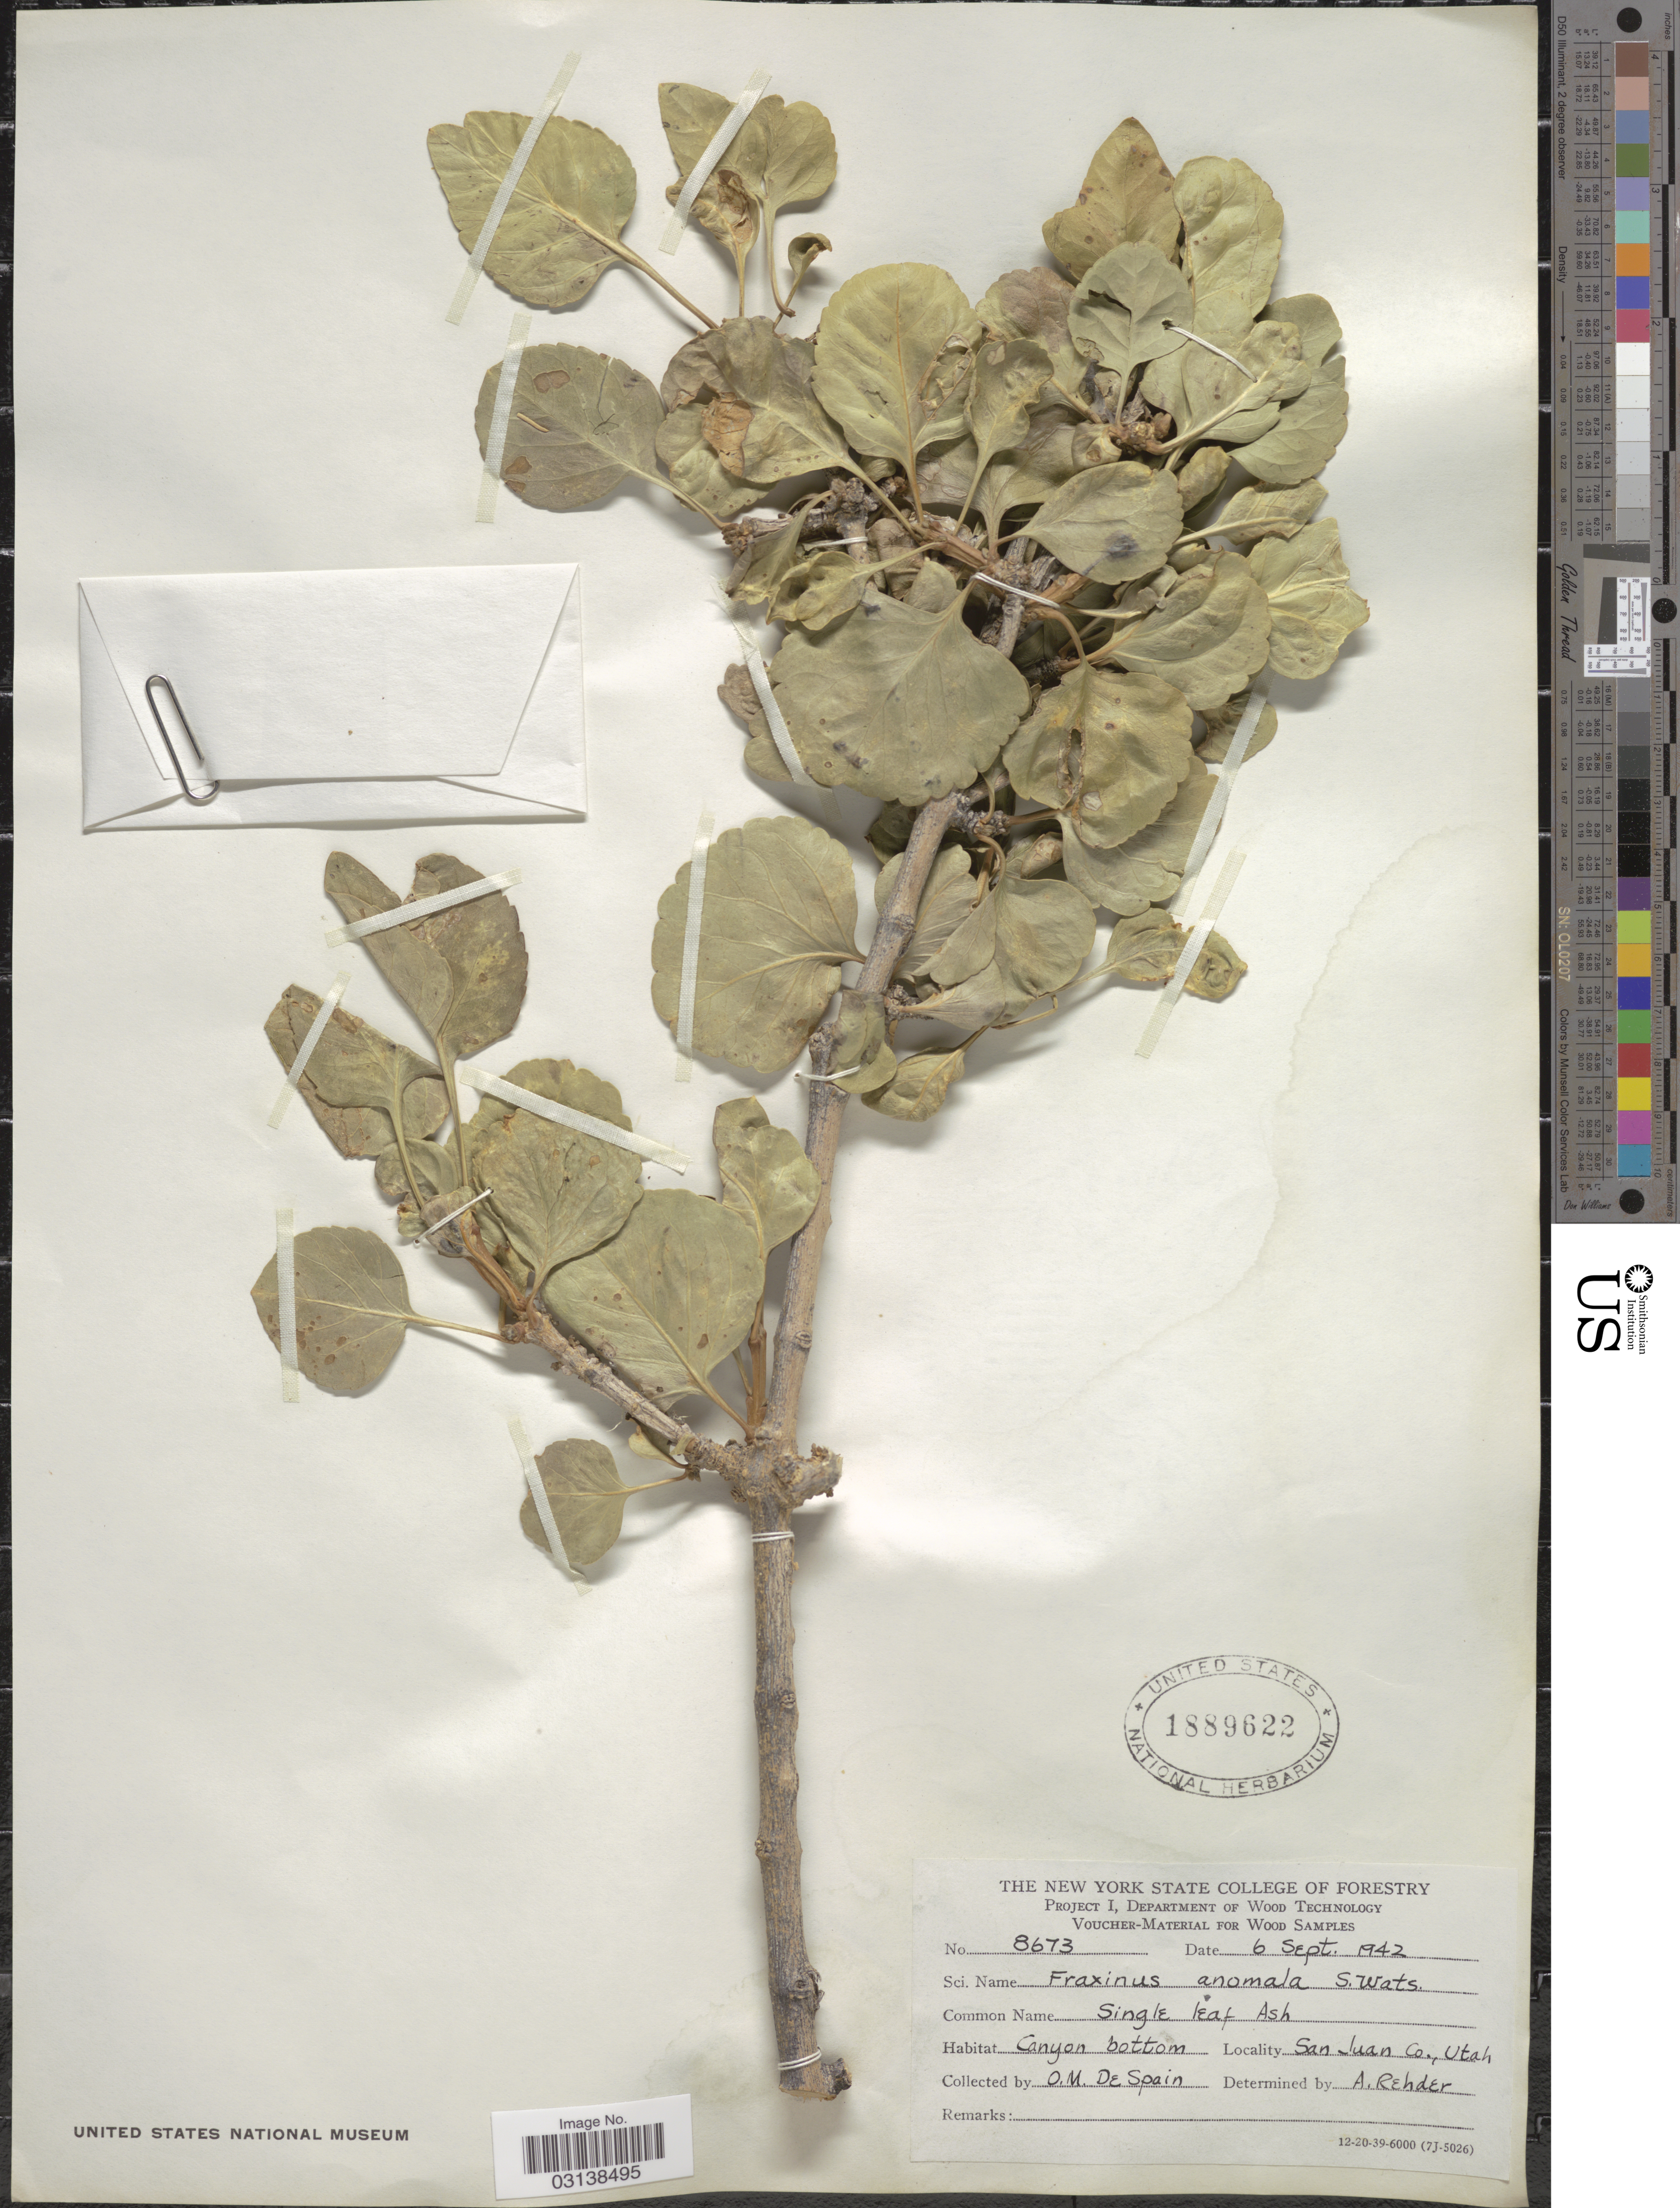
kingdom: Plantae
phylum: Tracheophyta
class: Magnoliopsida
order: Lamiales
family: Oleaceae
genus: Fraxinus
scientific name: Fraxinus anomala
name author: Torr. ex S. Watson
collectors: O. Despain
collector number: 8673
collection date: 1942-09-06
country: United States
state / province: Utah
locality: Canyon bottom, San Juan Co.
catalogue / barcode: US 1889622